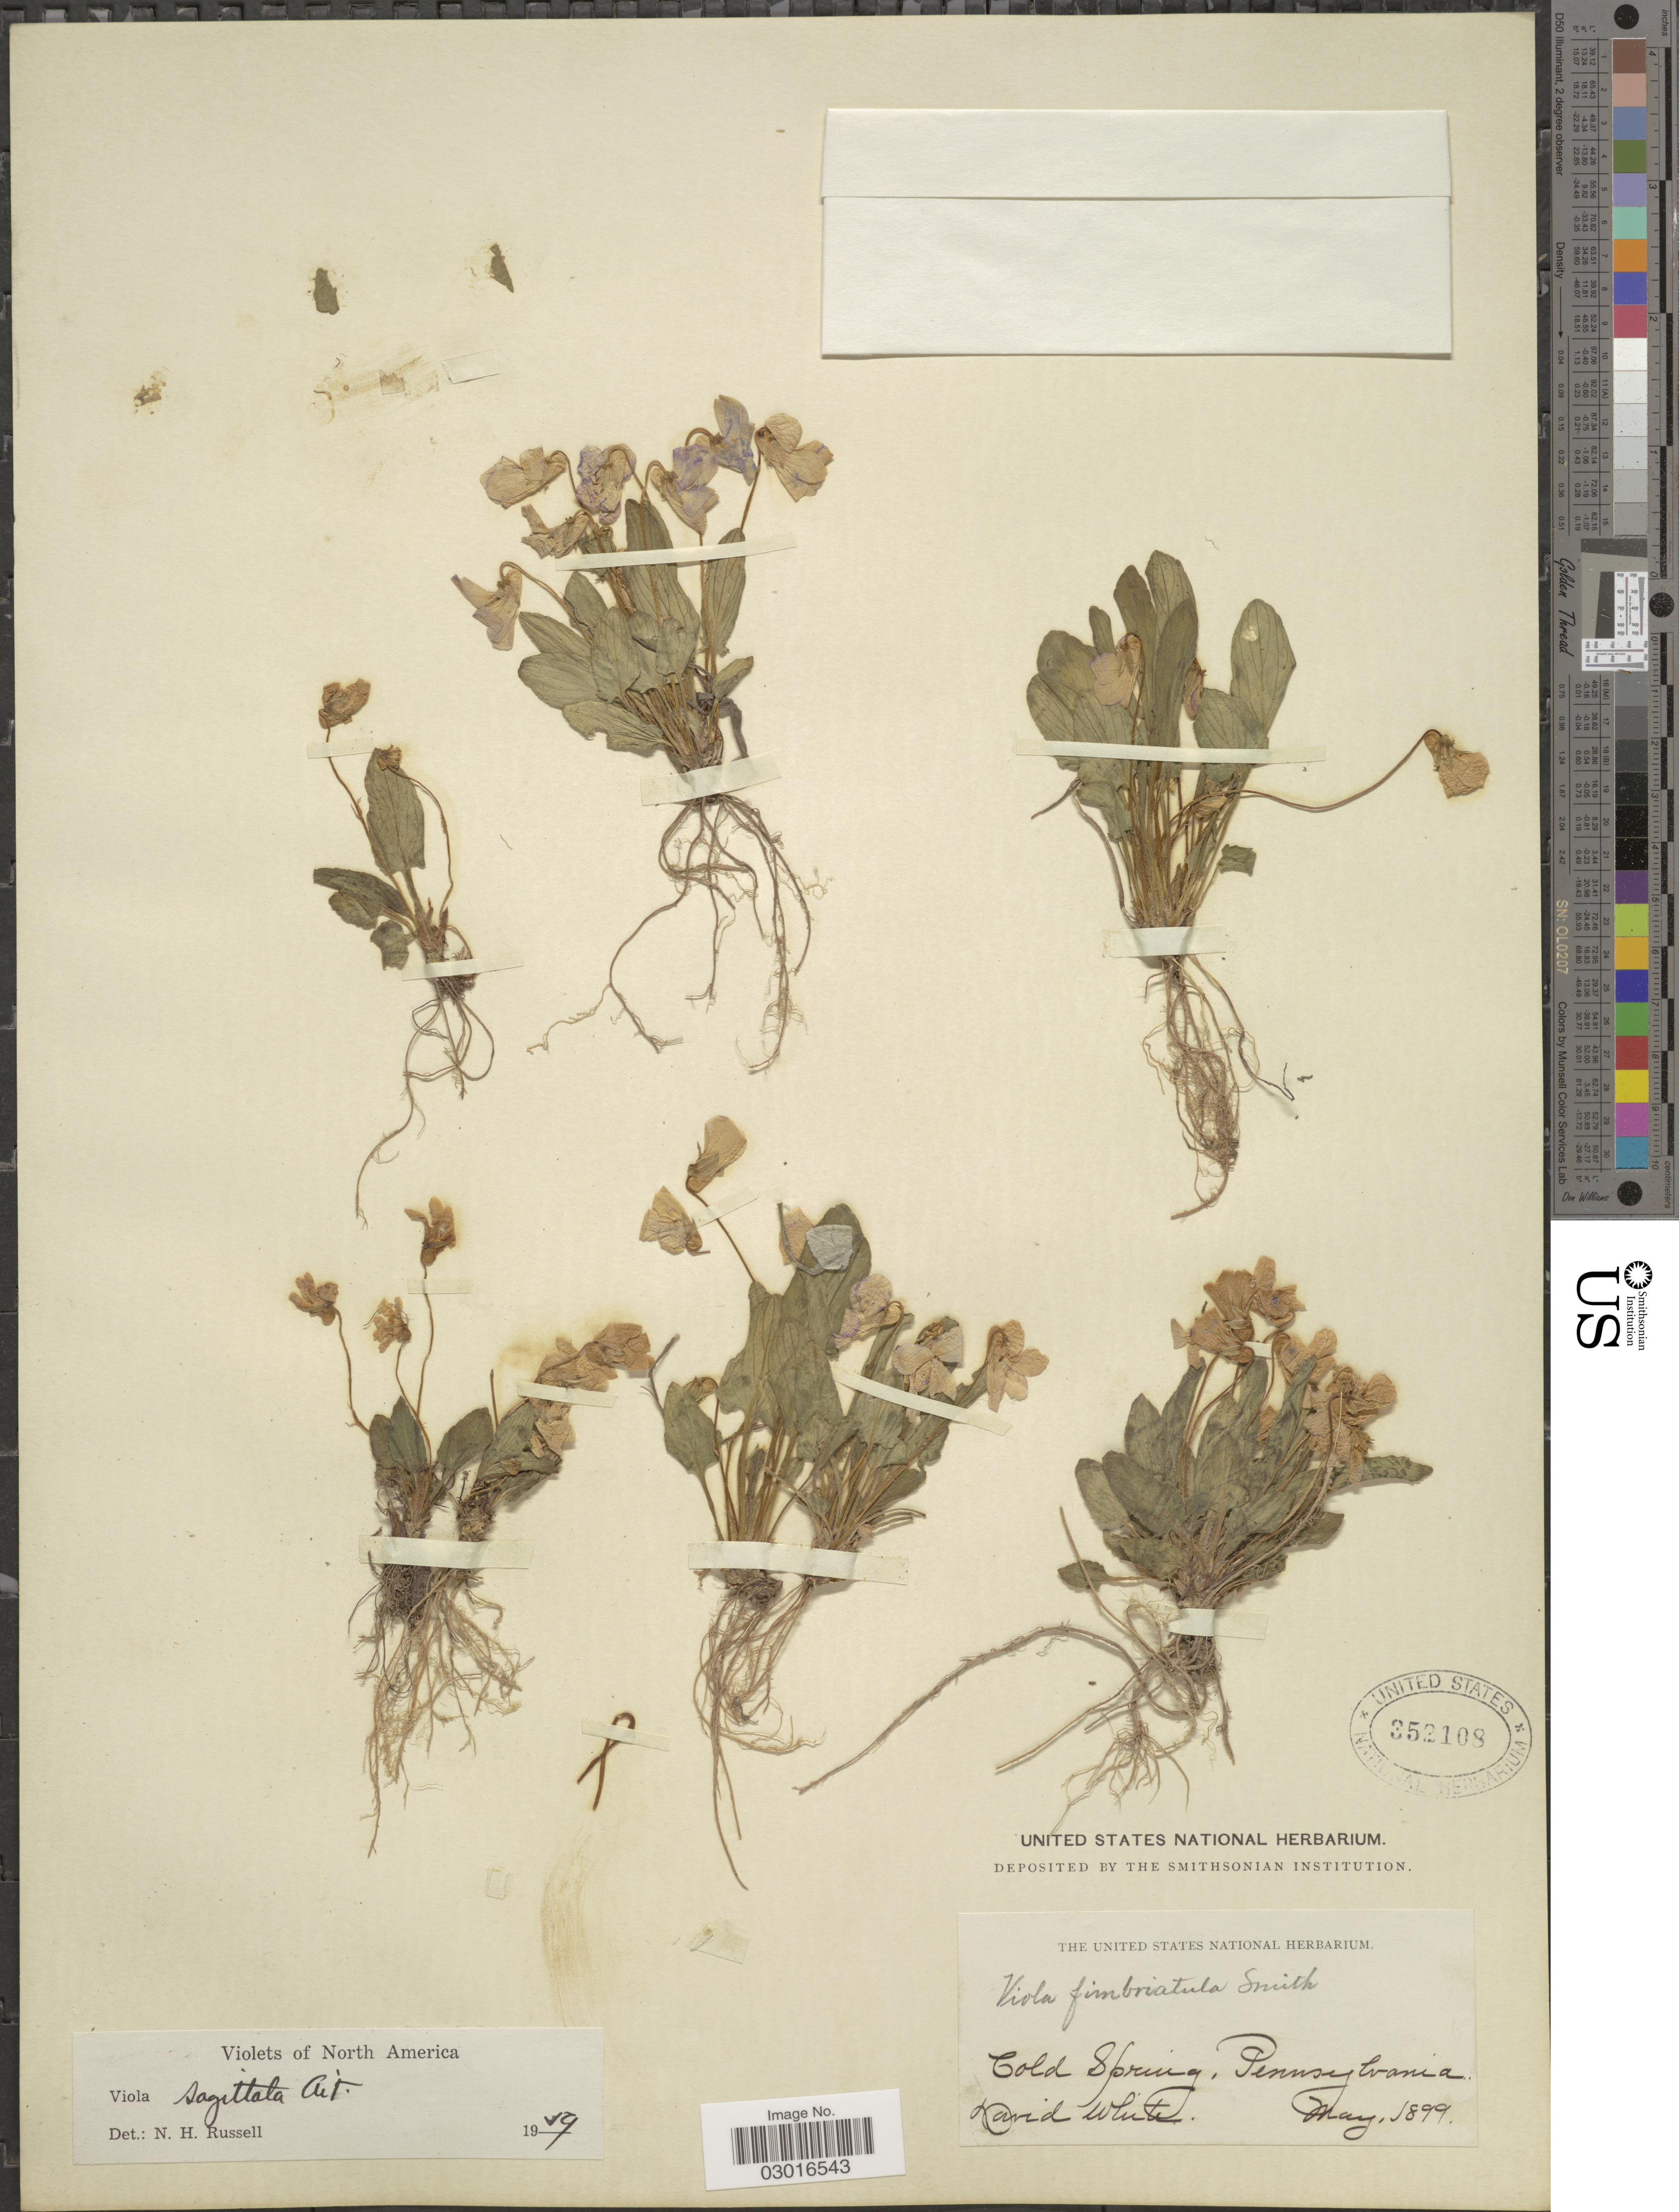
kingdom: Plantae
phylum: Tracheophyta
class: Magnoliopsida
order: Malpighiales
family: Violaceae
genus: Viola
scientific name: Viola sagittata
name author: Aiton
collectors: D. White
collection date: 1899-05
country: United States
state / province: Pennsylvania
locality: Cold Spring.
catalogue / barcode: US 352108